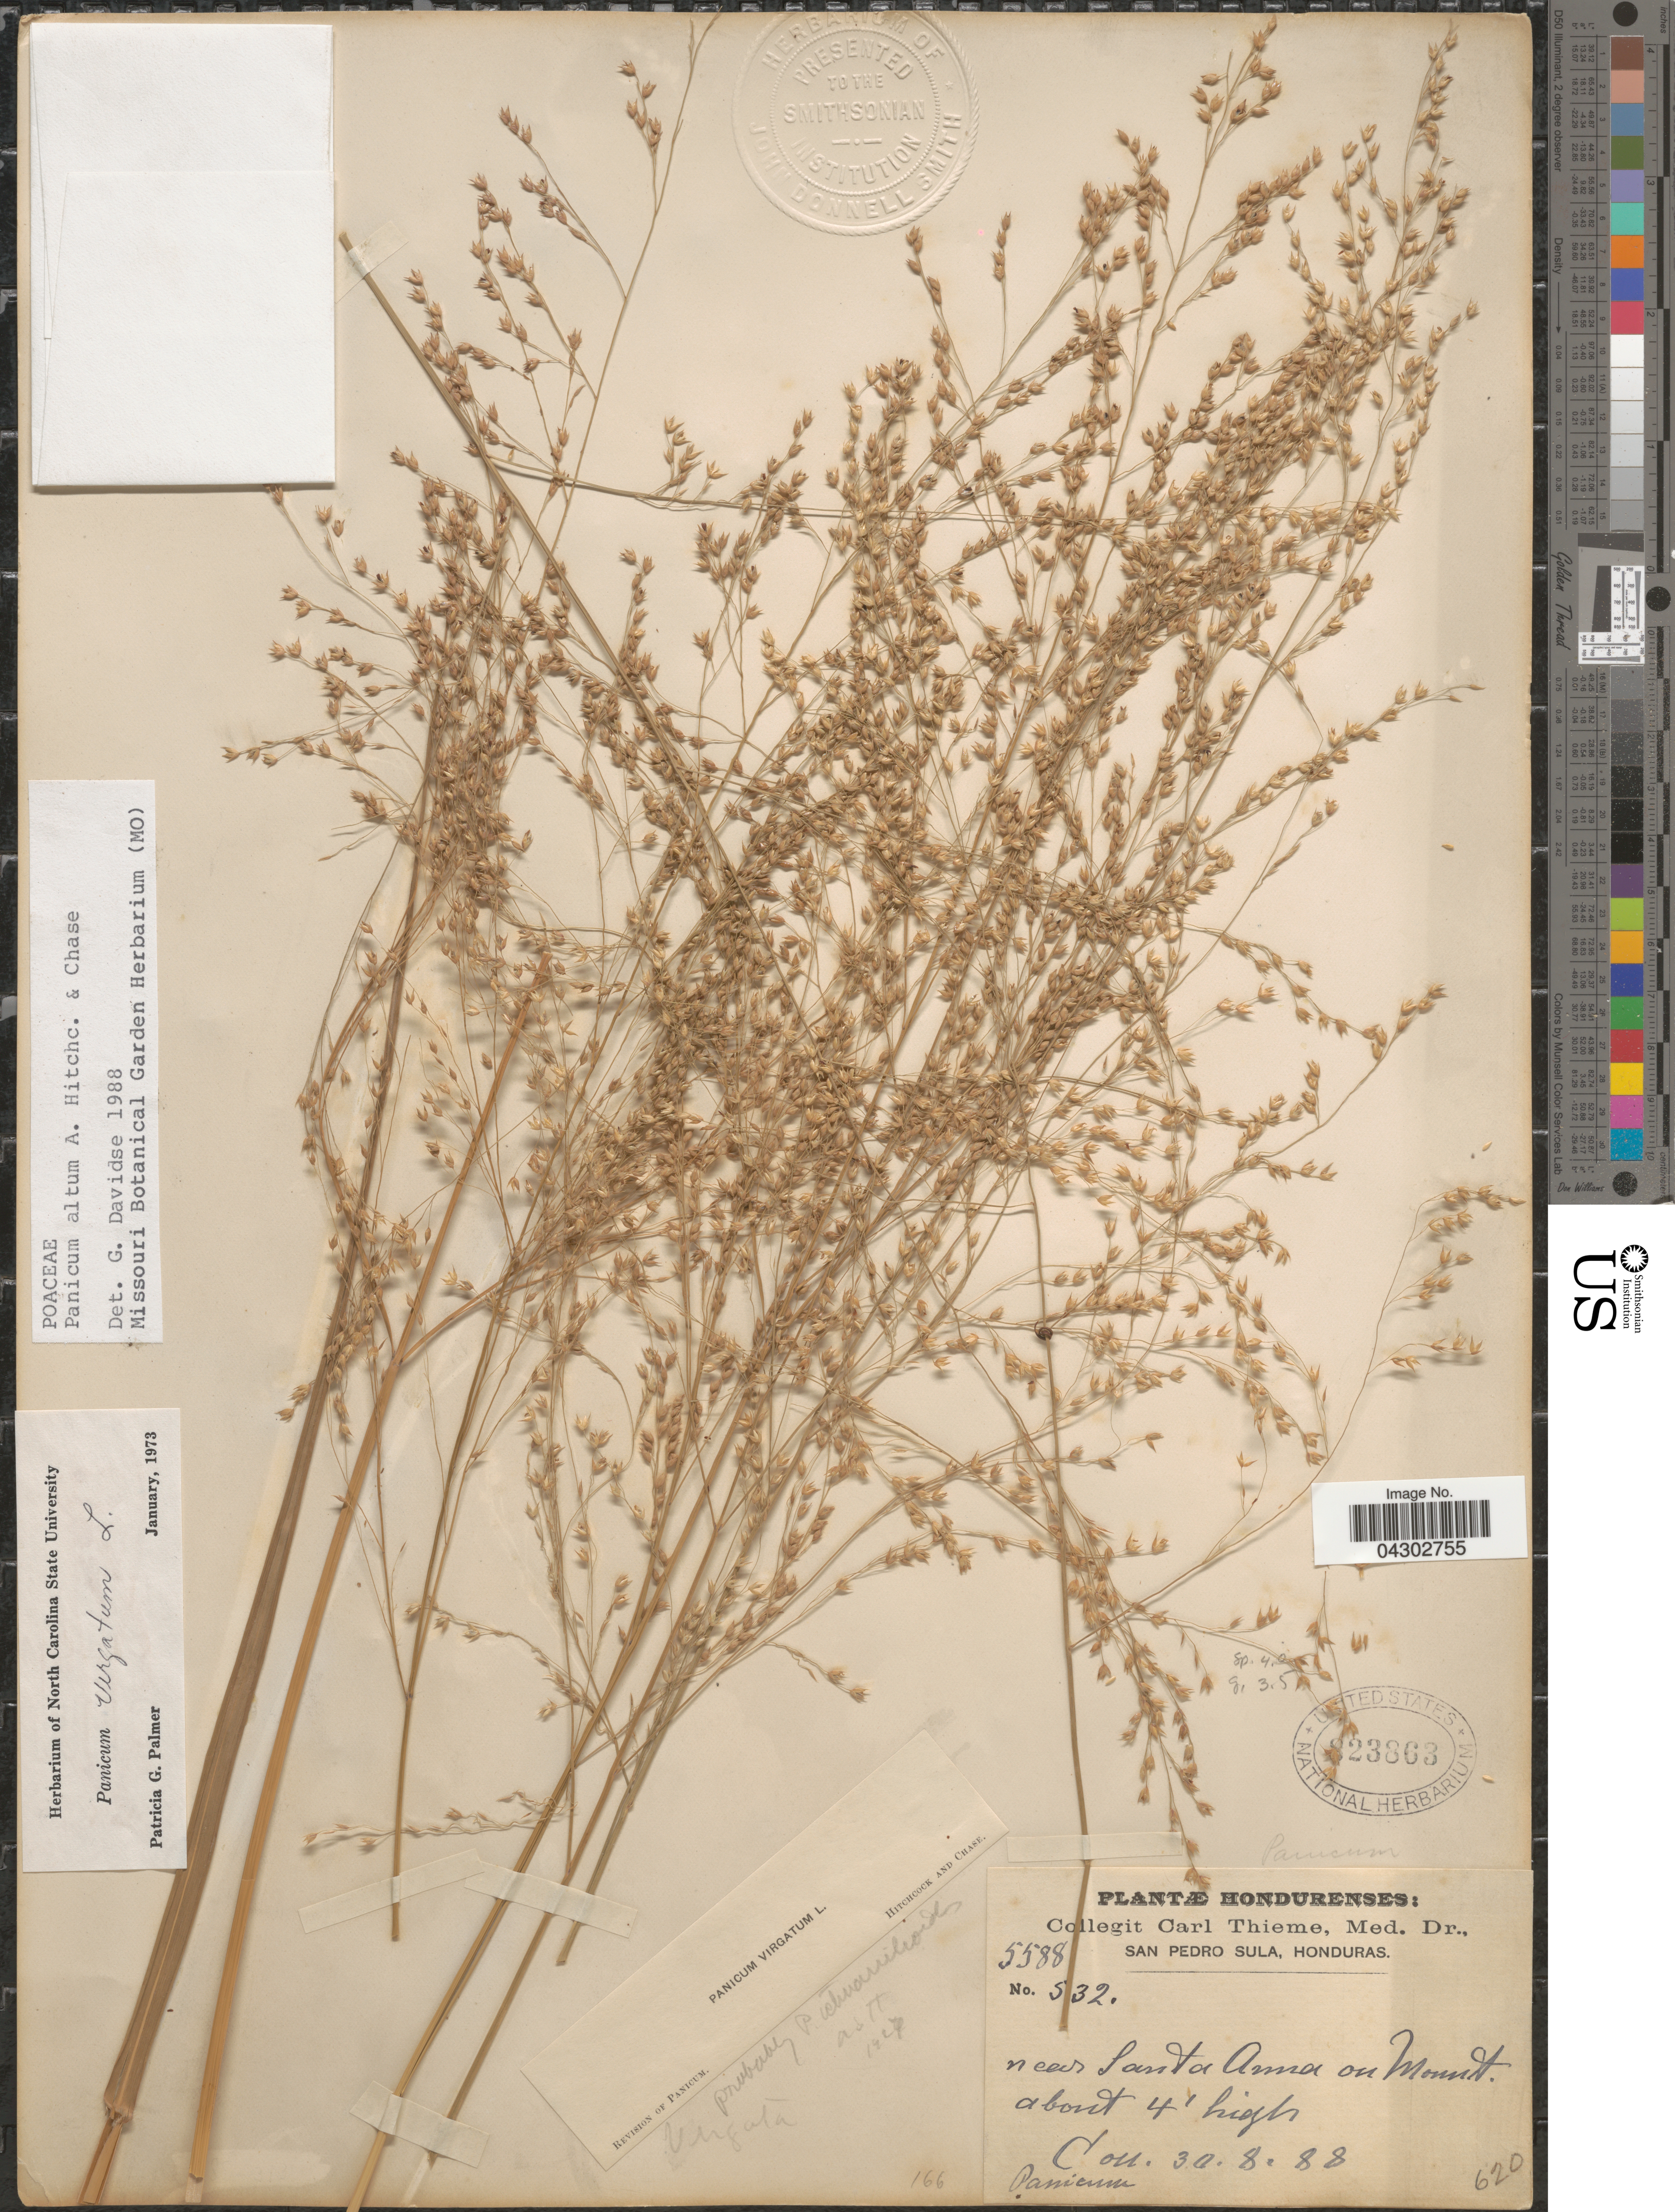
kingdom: Plantae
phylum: Tracheophyta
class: Liliopsida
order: Poales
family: Poaceae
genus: Panicum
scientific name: Panicum altum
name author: Hitchc. & Chase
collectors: C. Thieme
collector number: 532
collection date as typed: Transcribed d/m/y: 30/8/88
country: Honduras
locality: Near Santa Anna on Mount.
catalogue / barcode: US 823863